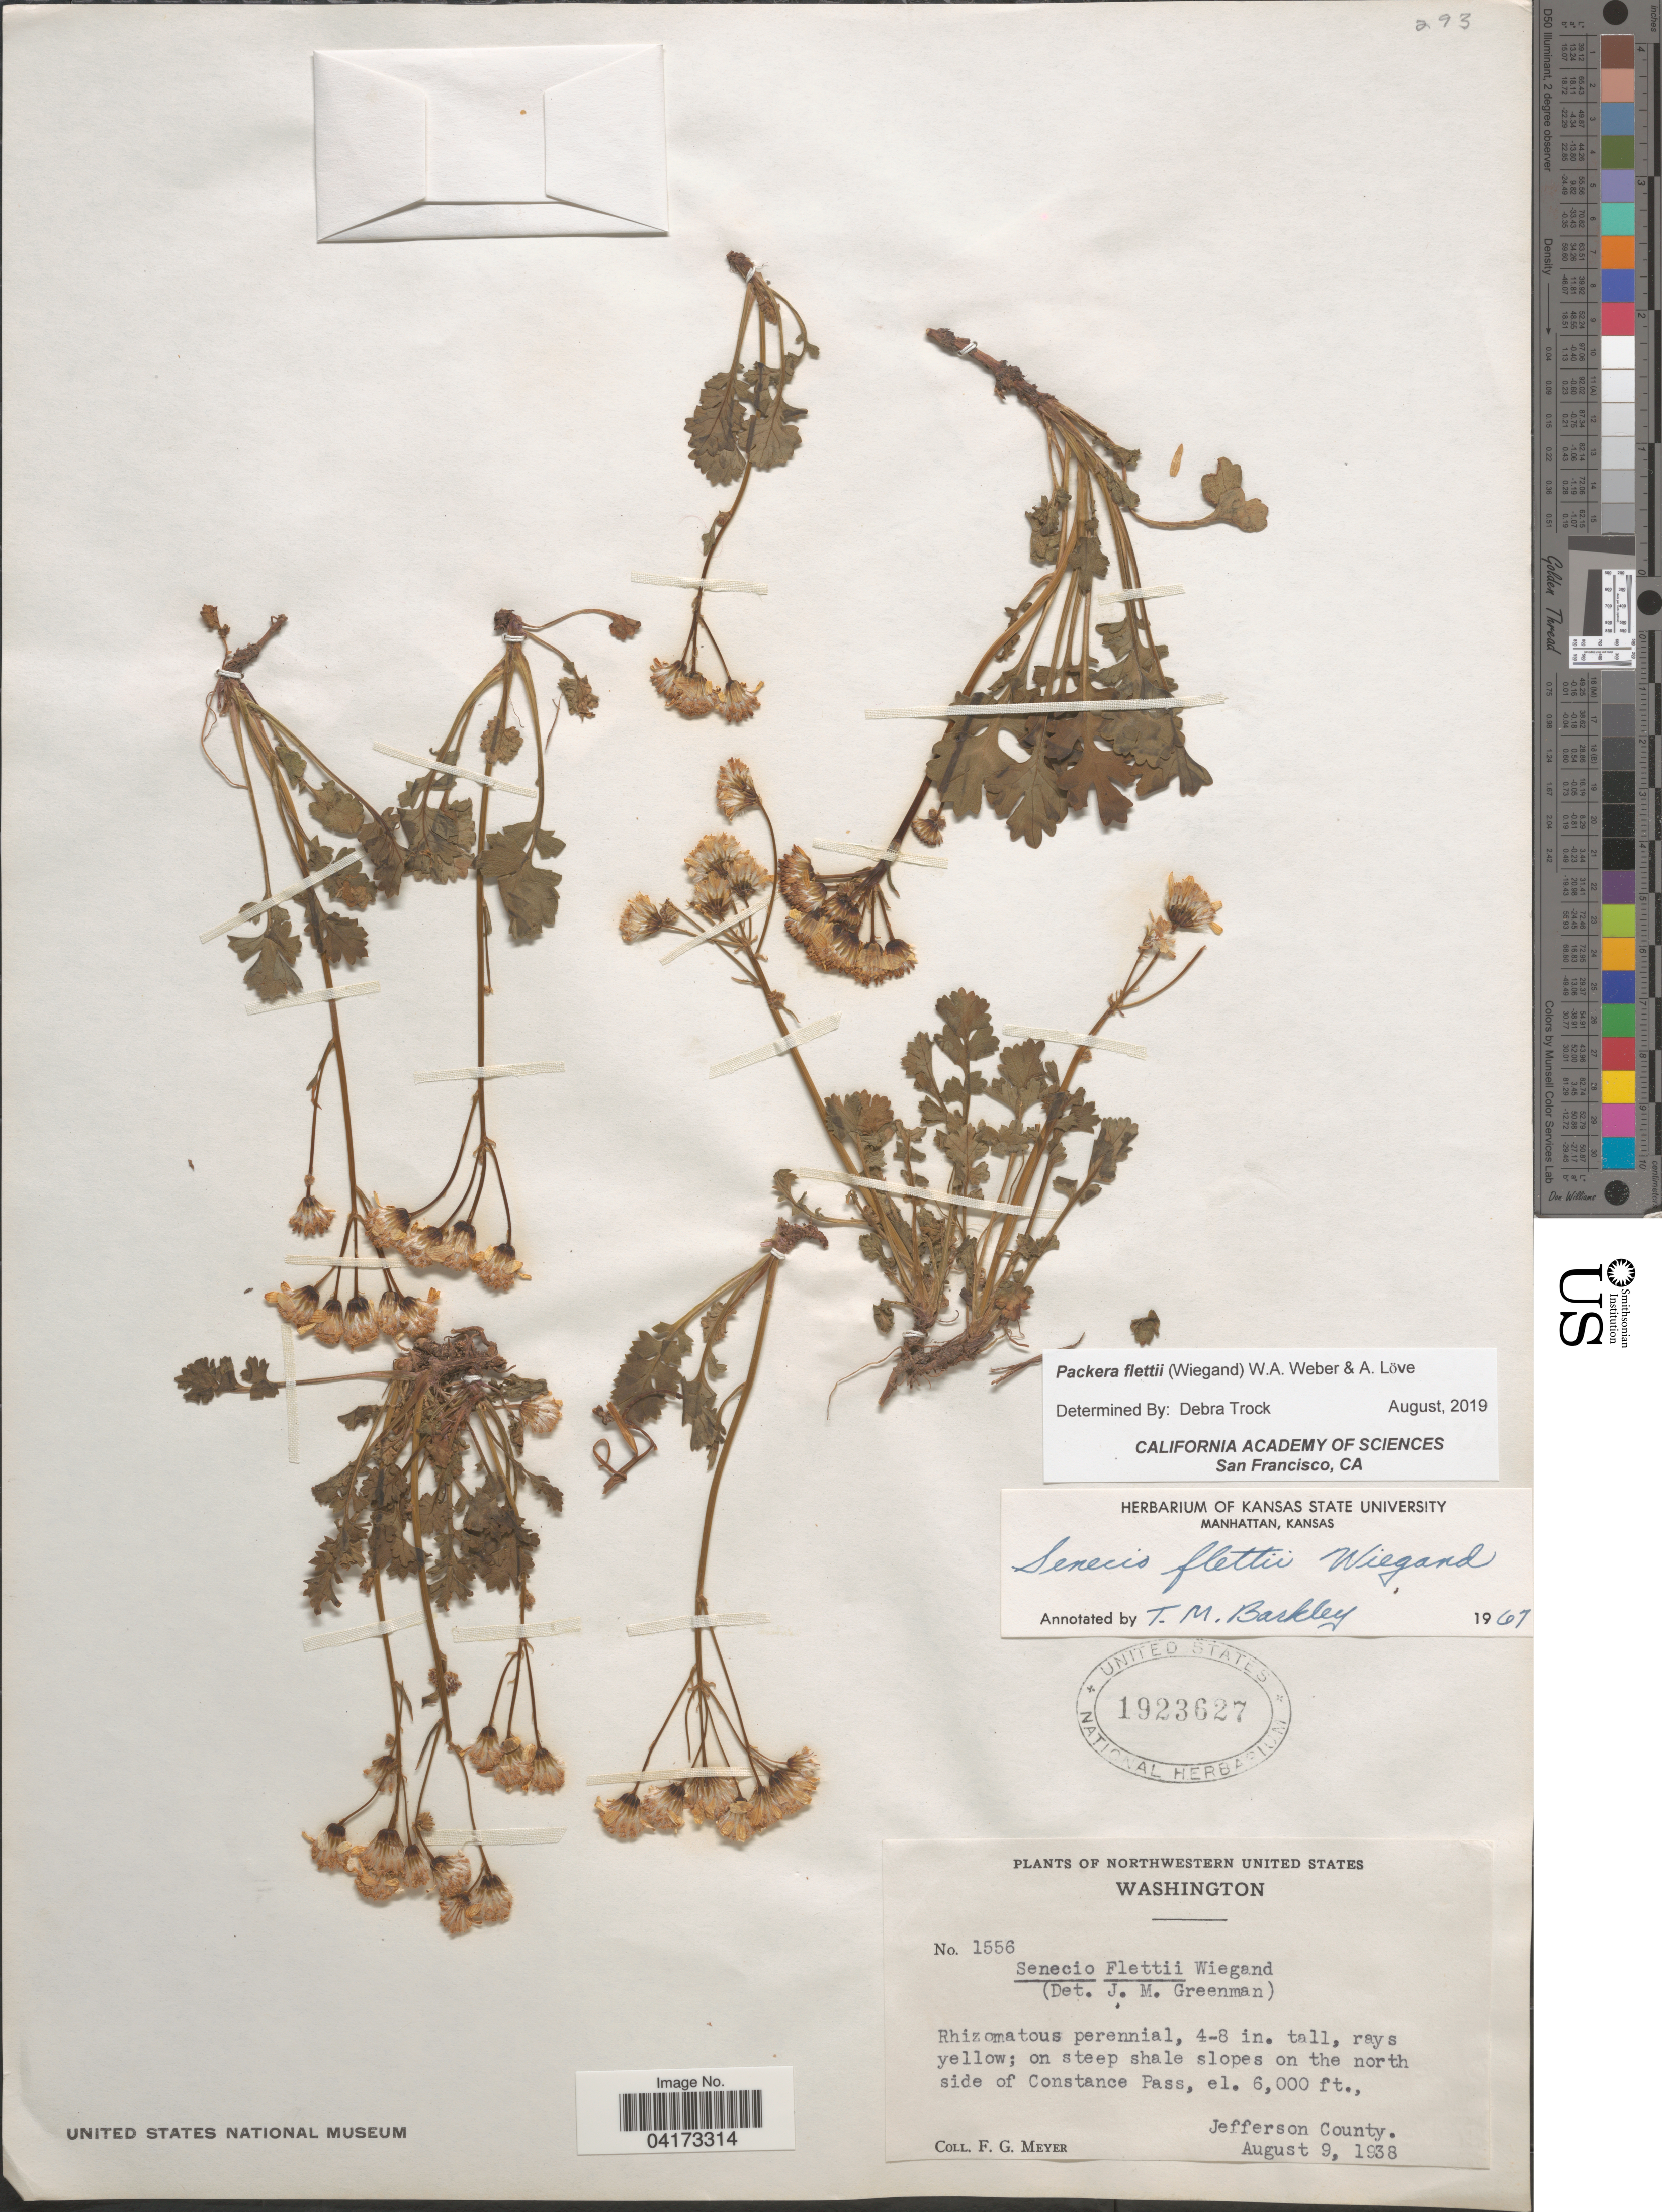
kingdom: Plantae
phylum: Tracheophyta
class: Magnoliopsida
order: Asterales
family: Asteraceae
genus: Packera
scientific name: Packera flettii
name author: (Wiegand) W.A. Weber & Á. Löve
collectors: F. G. Meyer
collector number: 1556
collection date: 1938-08-09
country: United States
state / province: Washington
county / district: Jefferson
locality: Northwestern United States. On steep shale slopes on the north side of Constance Pass. Jefferson County.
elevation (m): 1829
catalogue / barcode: US 1923627